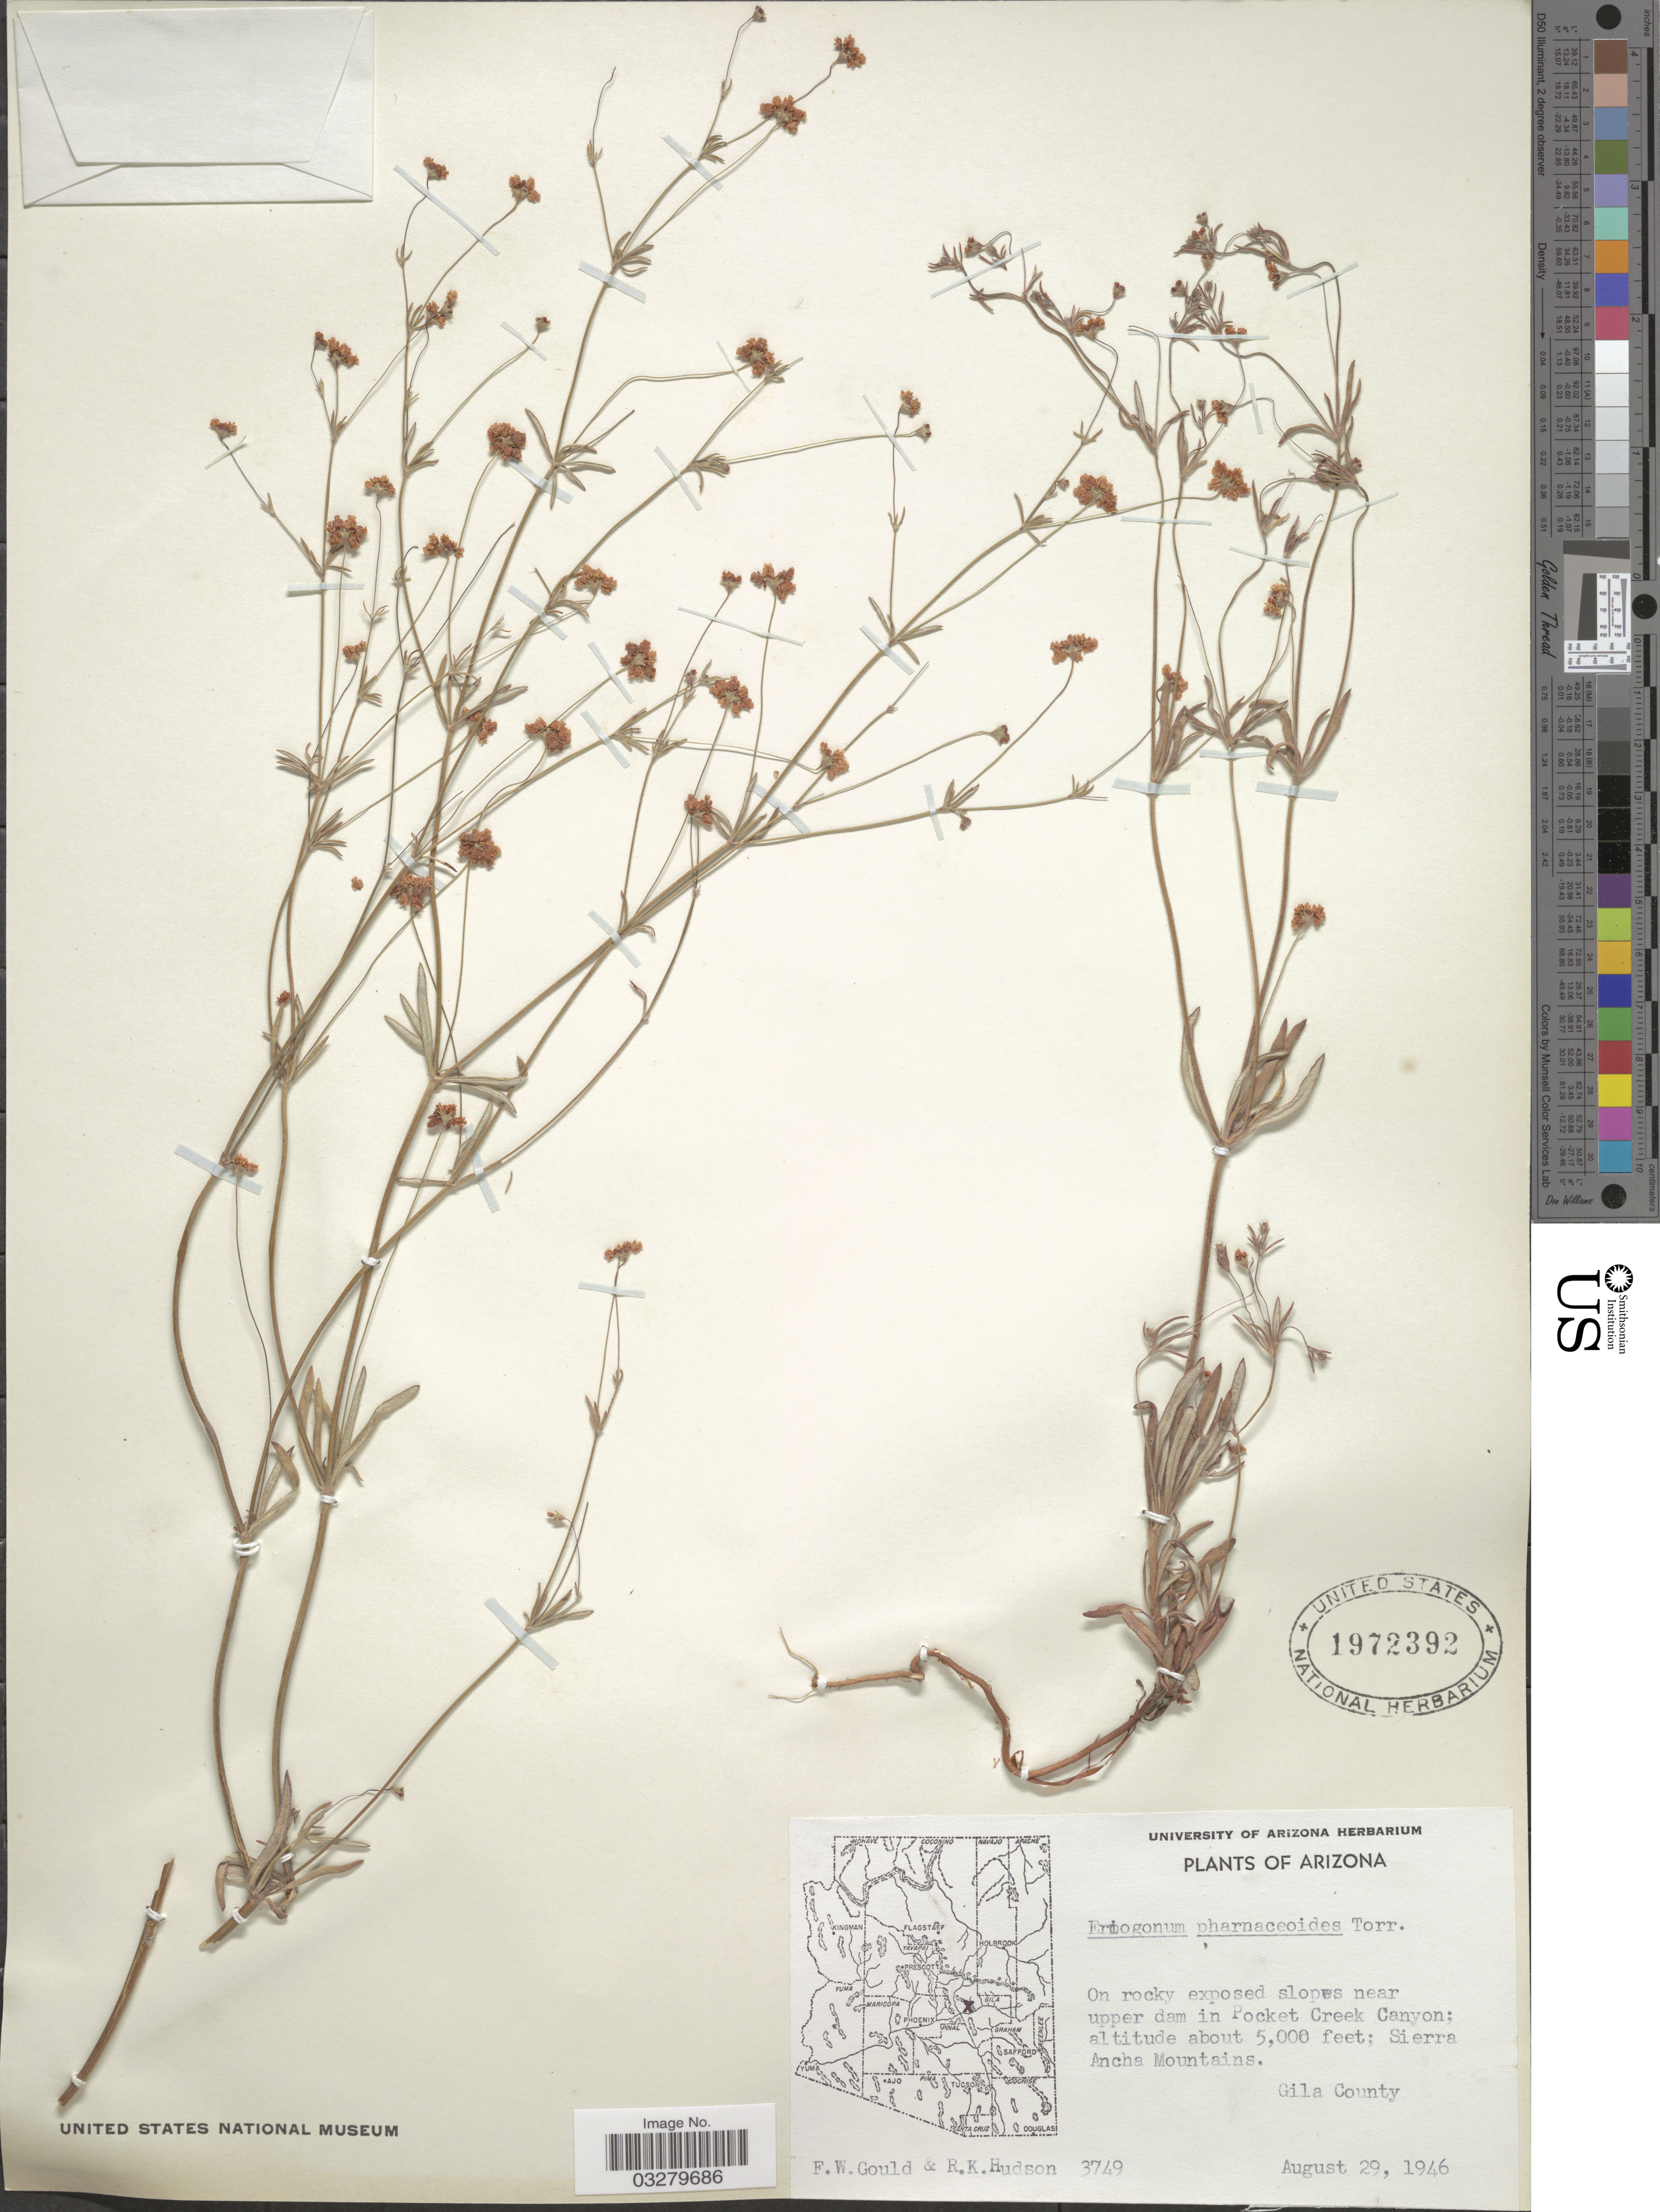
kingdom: Plantae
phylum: Tracheophyta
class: Magnoliopsida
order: Caryophyllales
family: Polygonaceae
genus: Eriogonum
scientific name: Eriogonum pharnaceoides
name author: Torr.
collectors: F. W. Gould & R. K. Hudson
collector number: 3749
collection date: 1946-08-29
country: United States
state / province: Arizona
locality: On rocky exposed slopes near upper dam in Pocket Creek Canyon; Sierra Ancha Mountains. Gila County.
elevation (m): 1524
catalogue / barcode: US 1972392